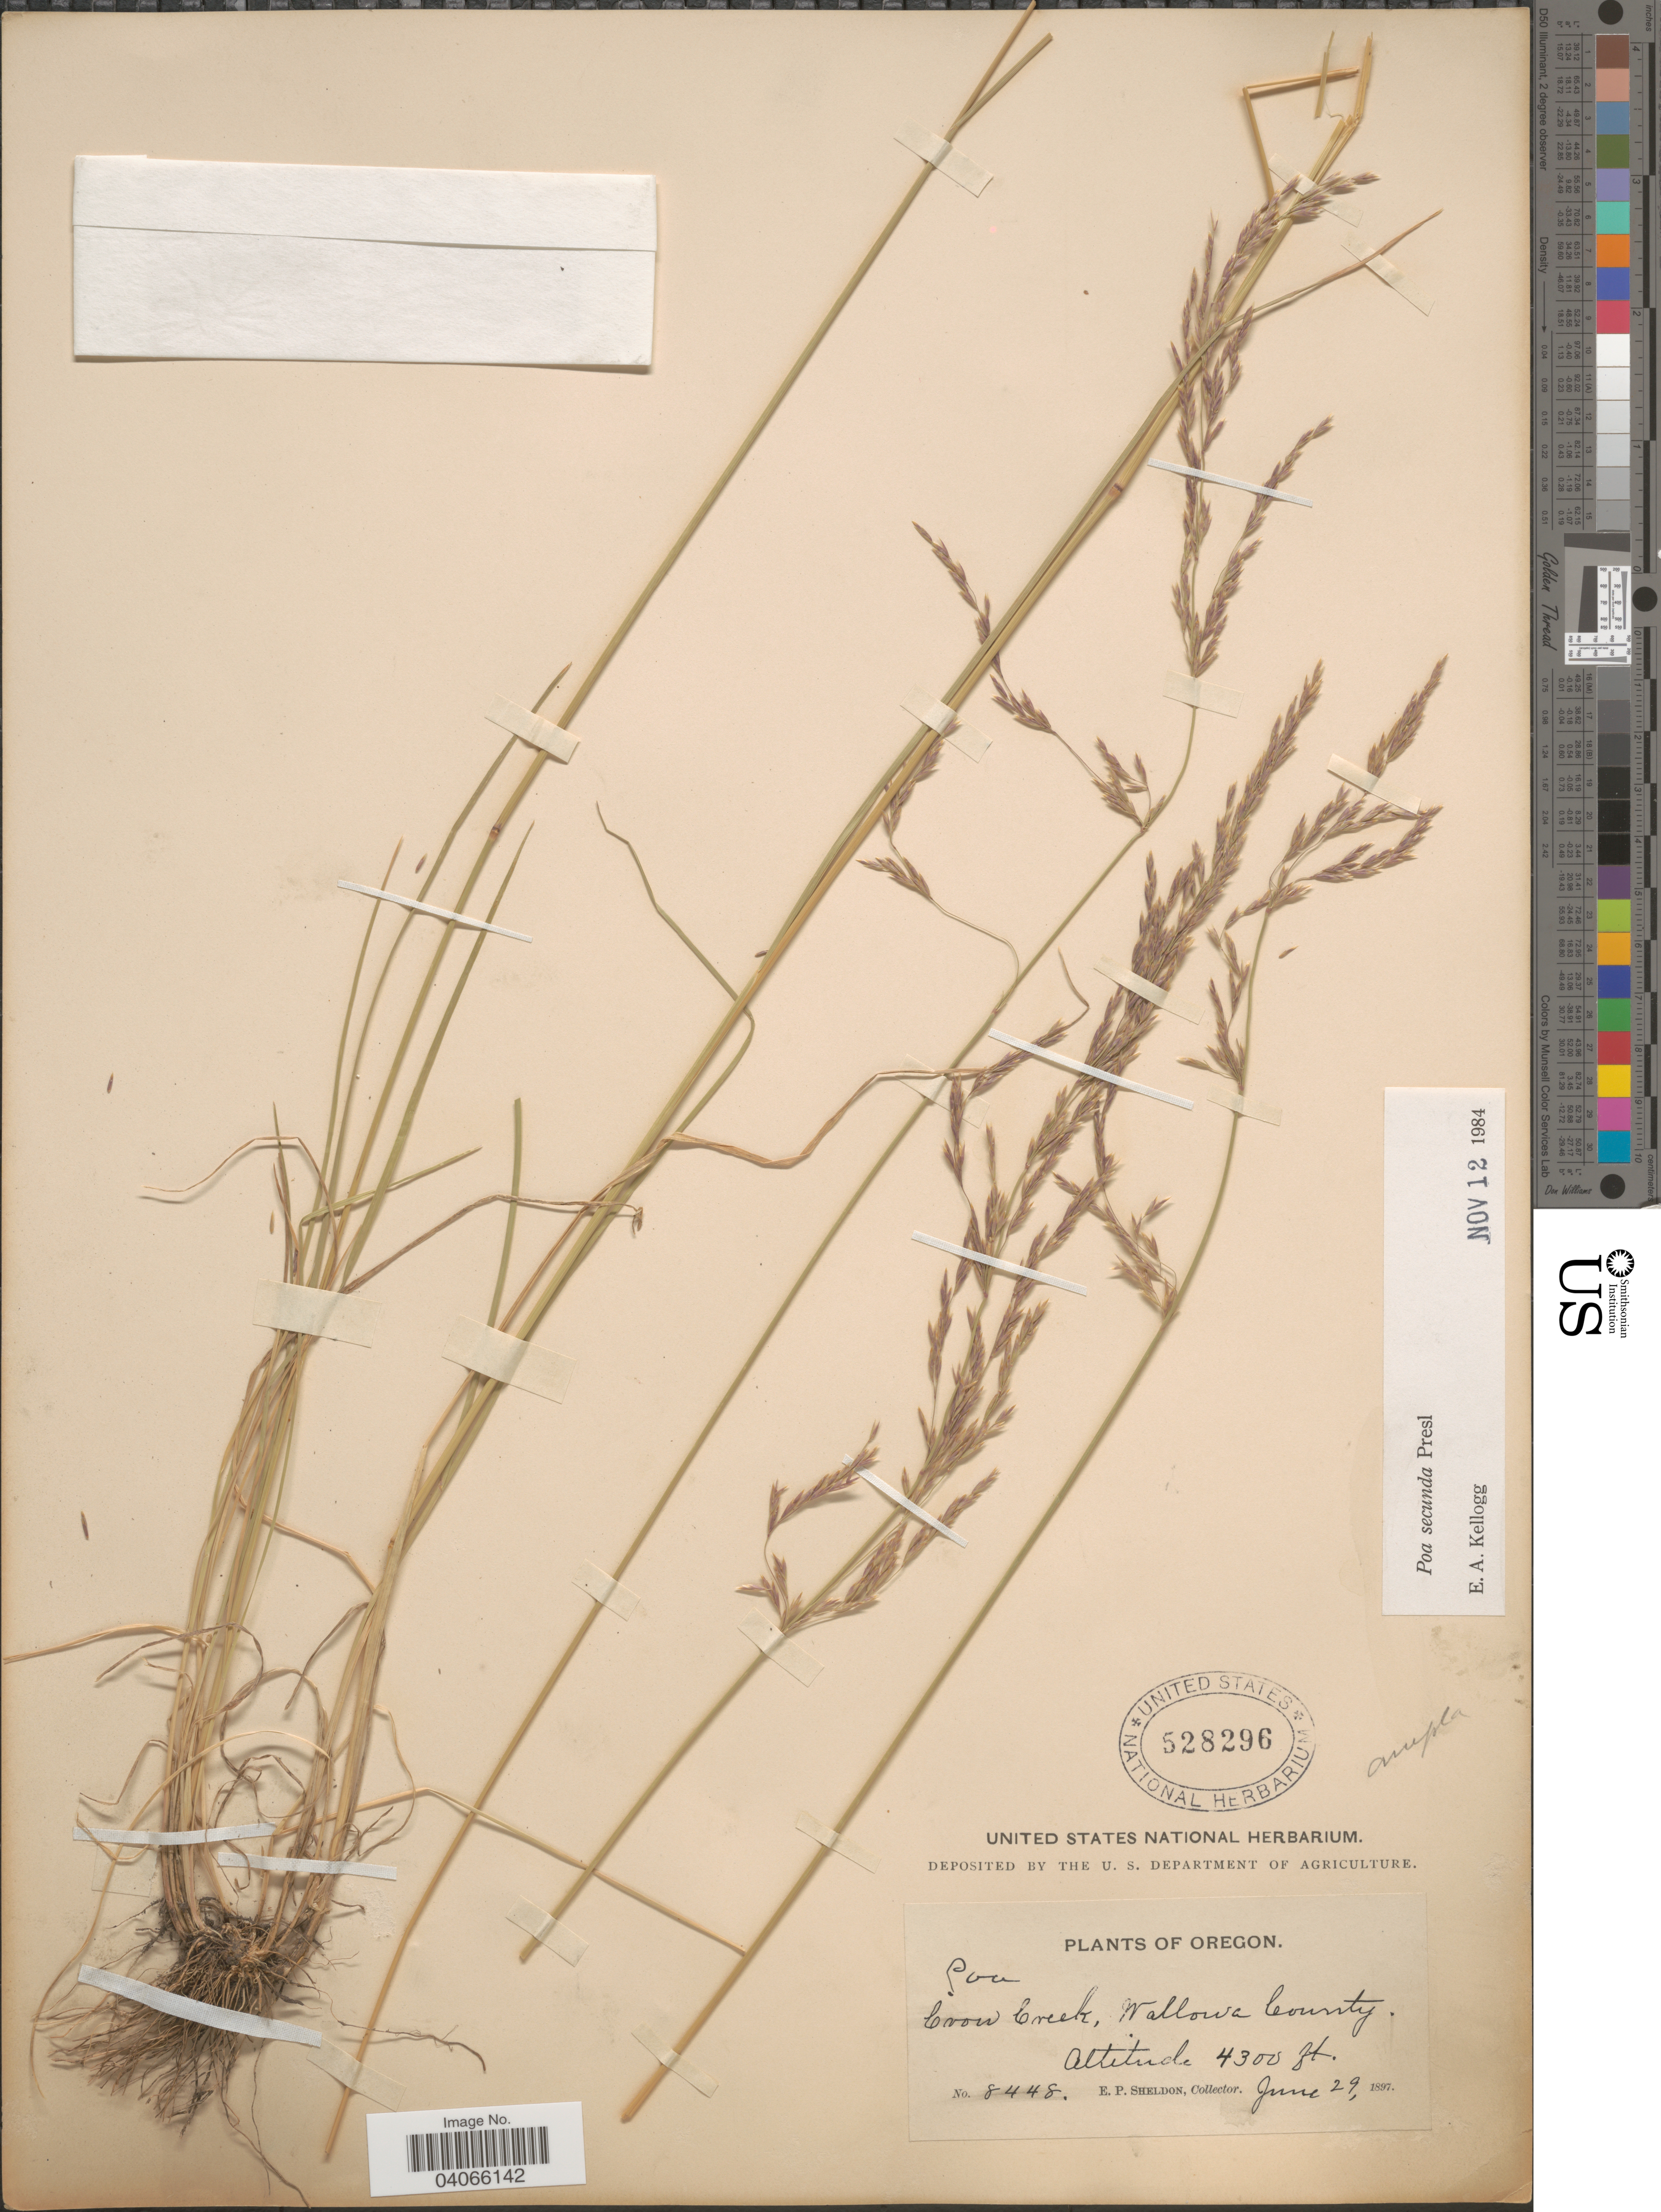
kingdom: Plantae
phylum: Tracheophyta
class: Liliopsida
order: Poales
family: Poaceae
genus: Poa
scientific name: Poa secunda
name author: J. Presl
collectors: E. P. Sheldon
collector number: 8448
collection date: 1897-06-29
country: United States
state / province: Oregon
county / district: Wallowa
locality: Crow Creek, Wallowa County.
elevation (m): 1311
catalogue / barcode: US 528296